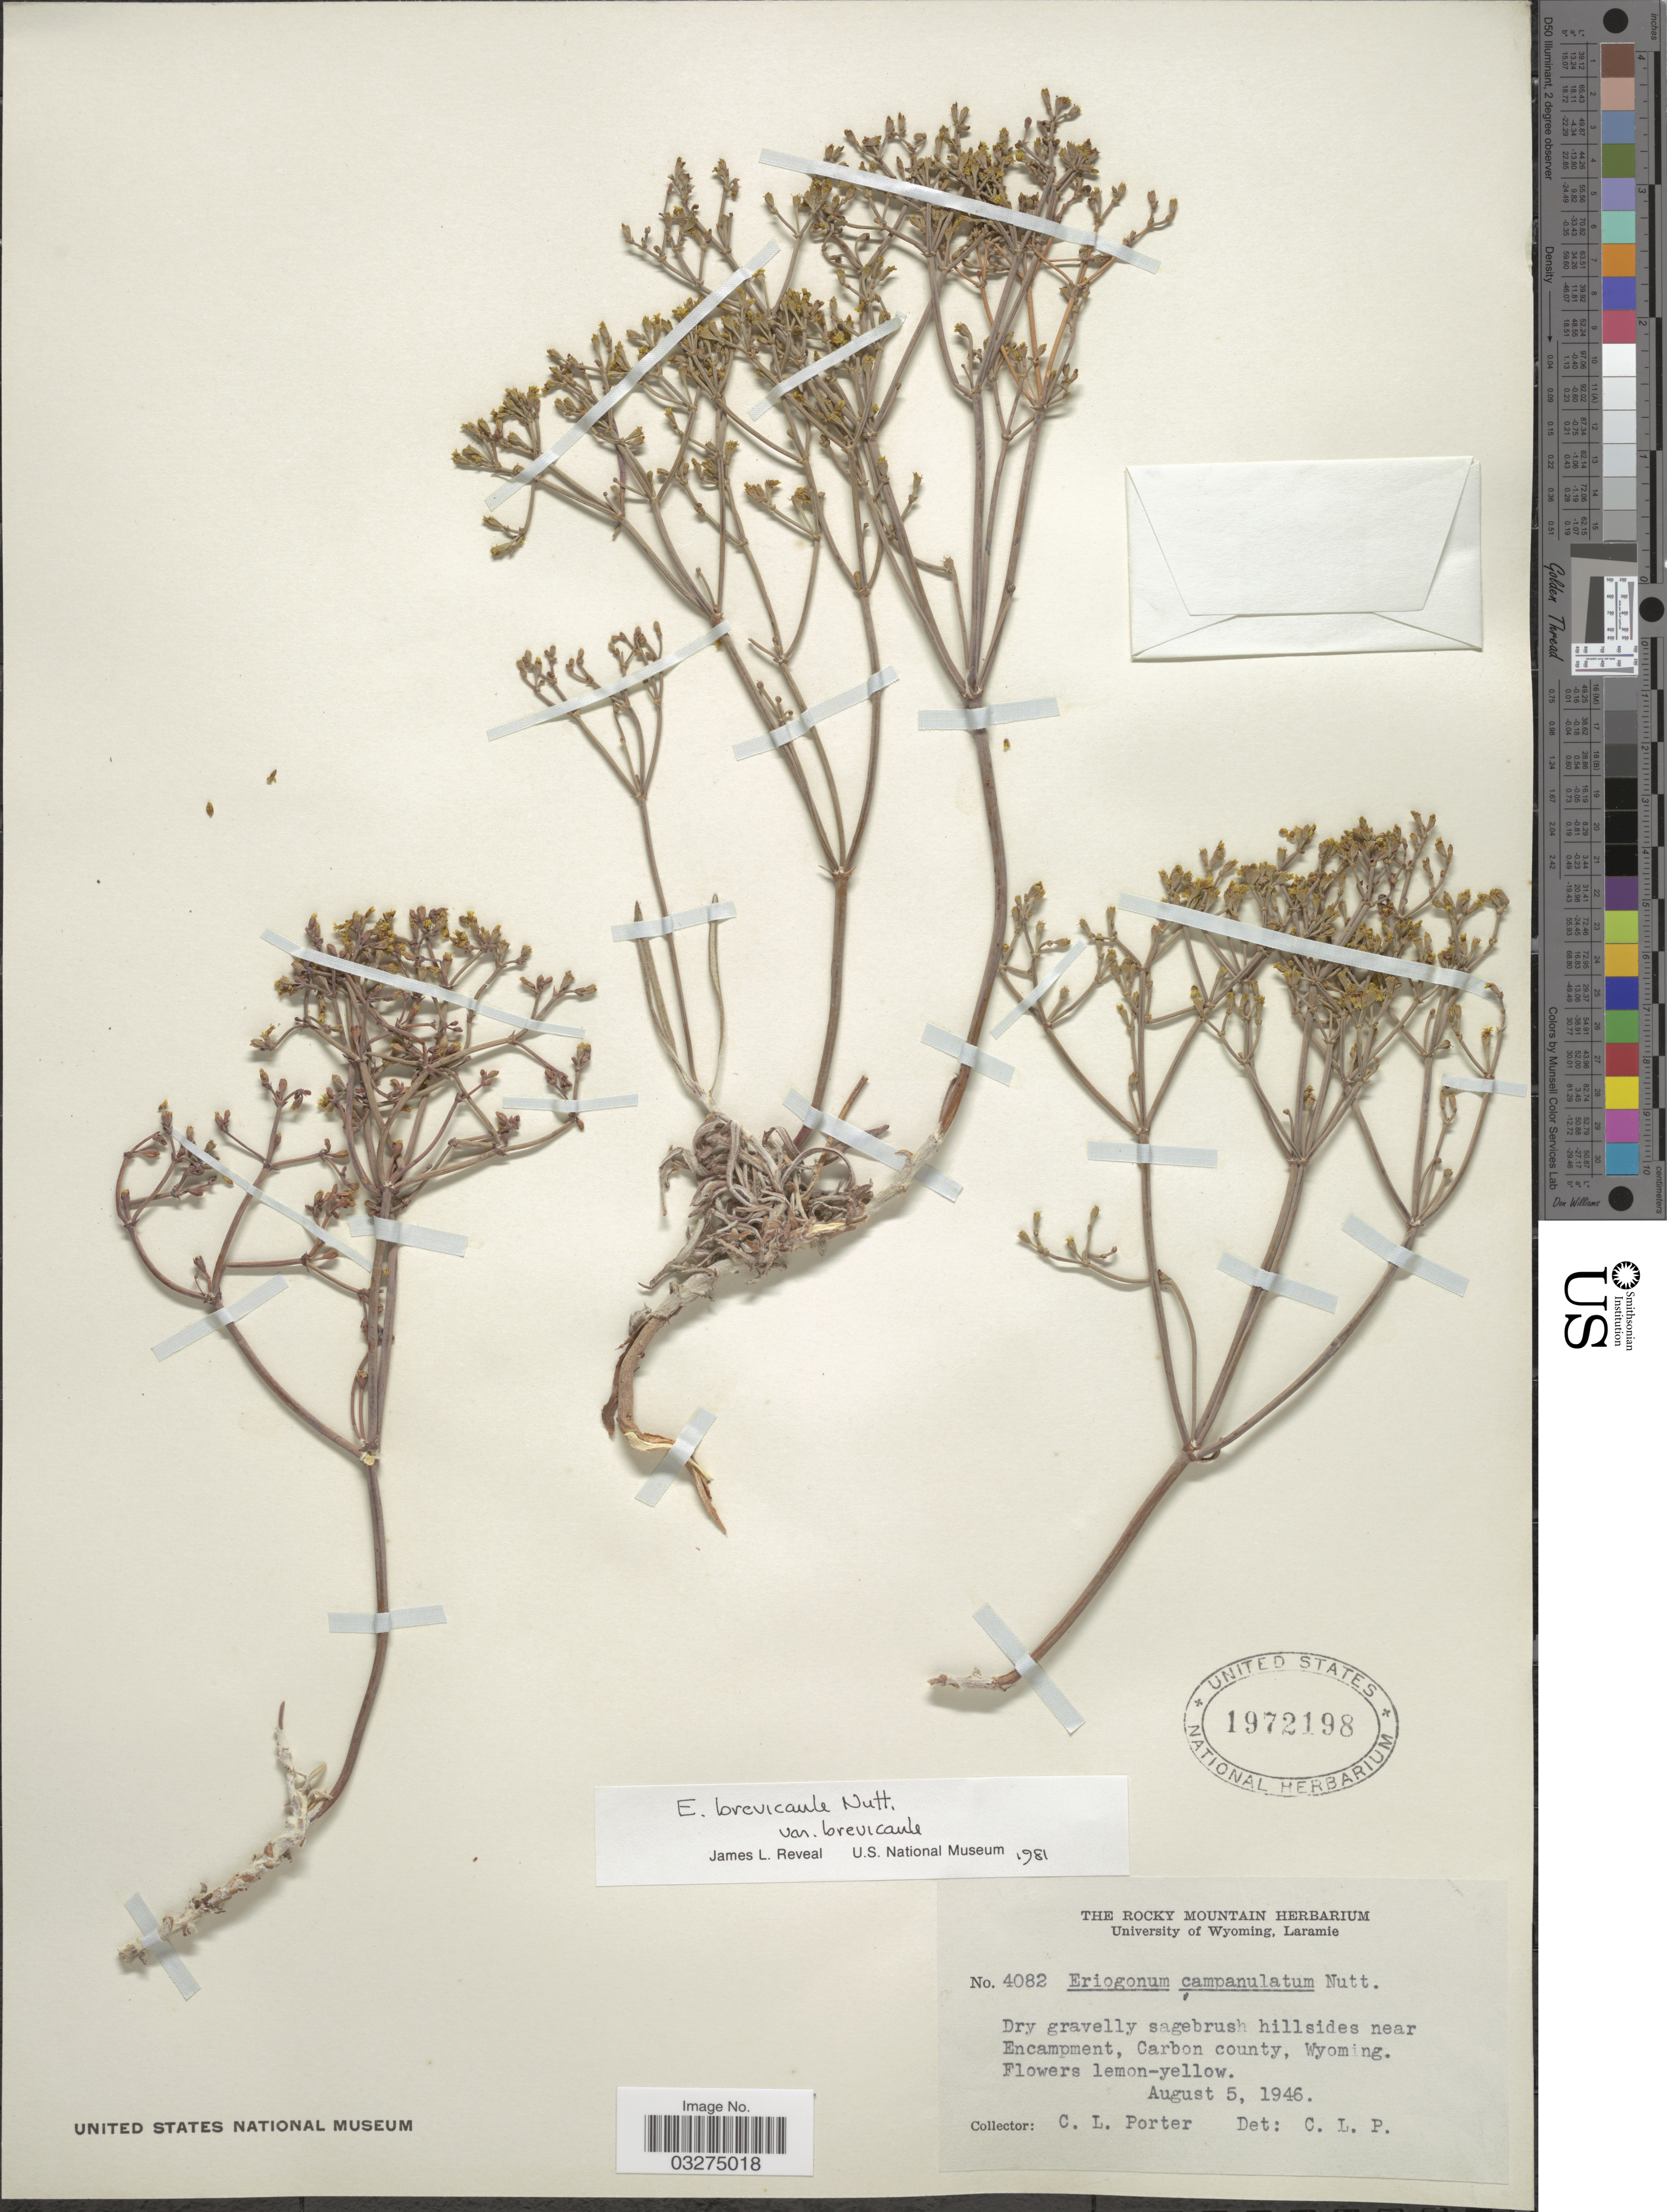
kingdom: Plantae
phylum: Tracheophyta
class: Magnoliopsida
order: Caryophyllales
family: Polygonaceae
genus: Eriogonum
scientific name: Eriogonum brevicaule var. brevicaule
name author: Nutt.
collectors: C. L. Porter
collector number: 4082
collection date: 1946-08-05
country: United States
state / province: Wyoming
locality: Hillsides near Encampment, Carbon county.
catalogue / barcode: US 1972198